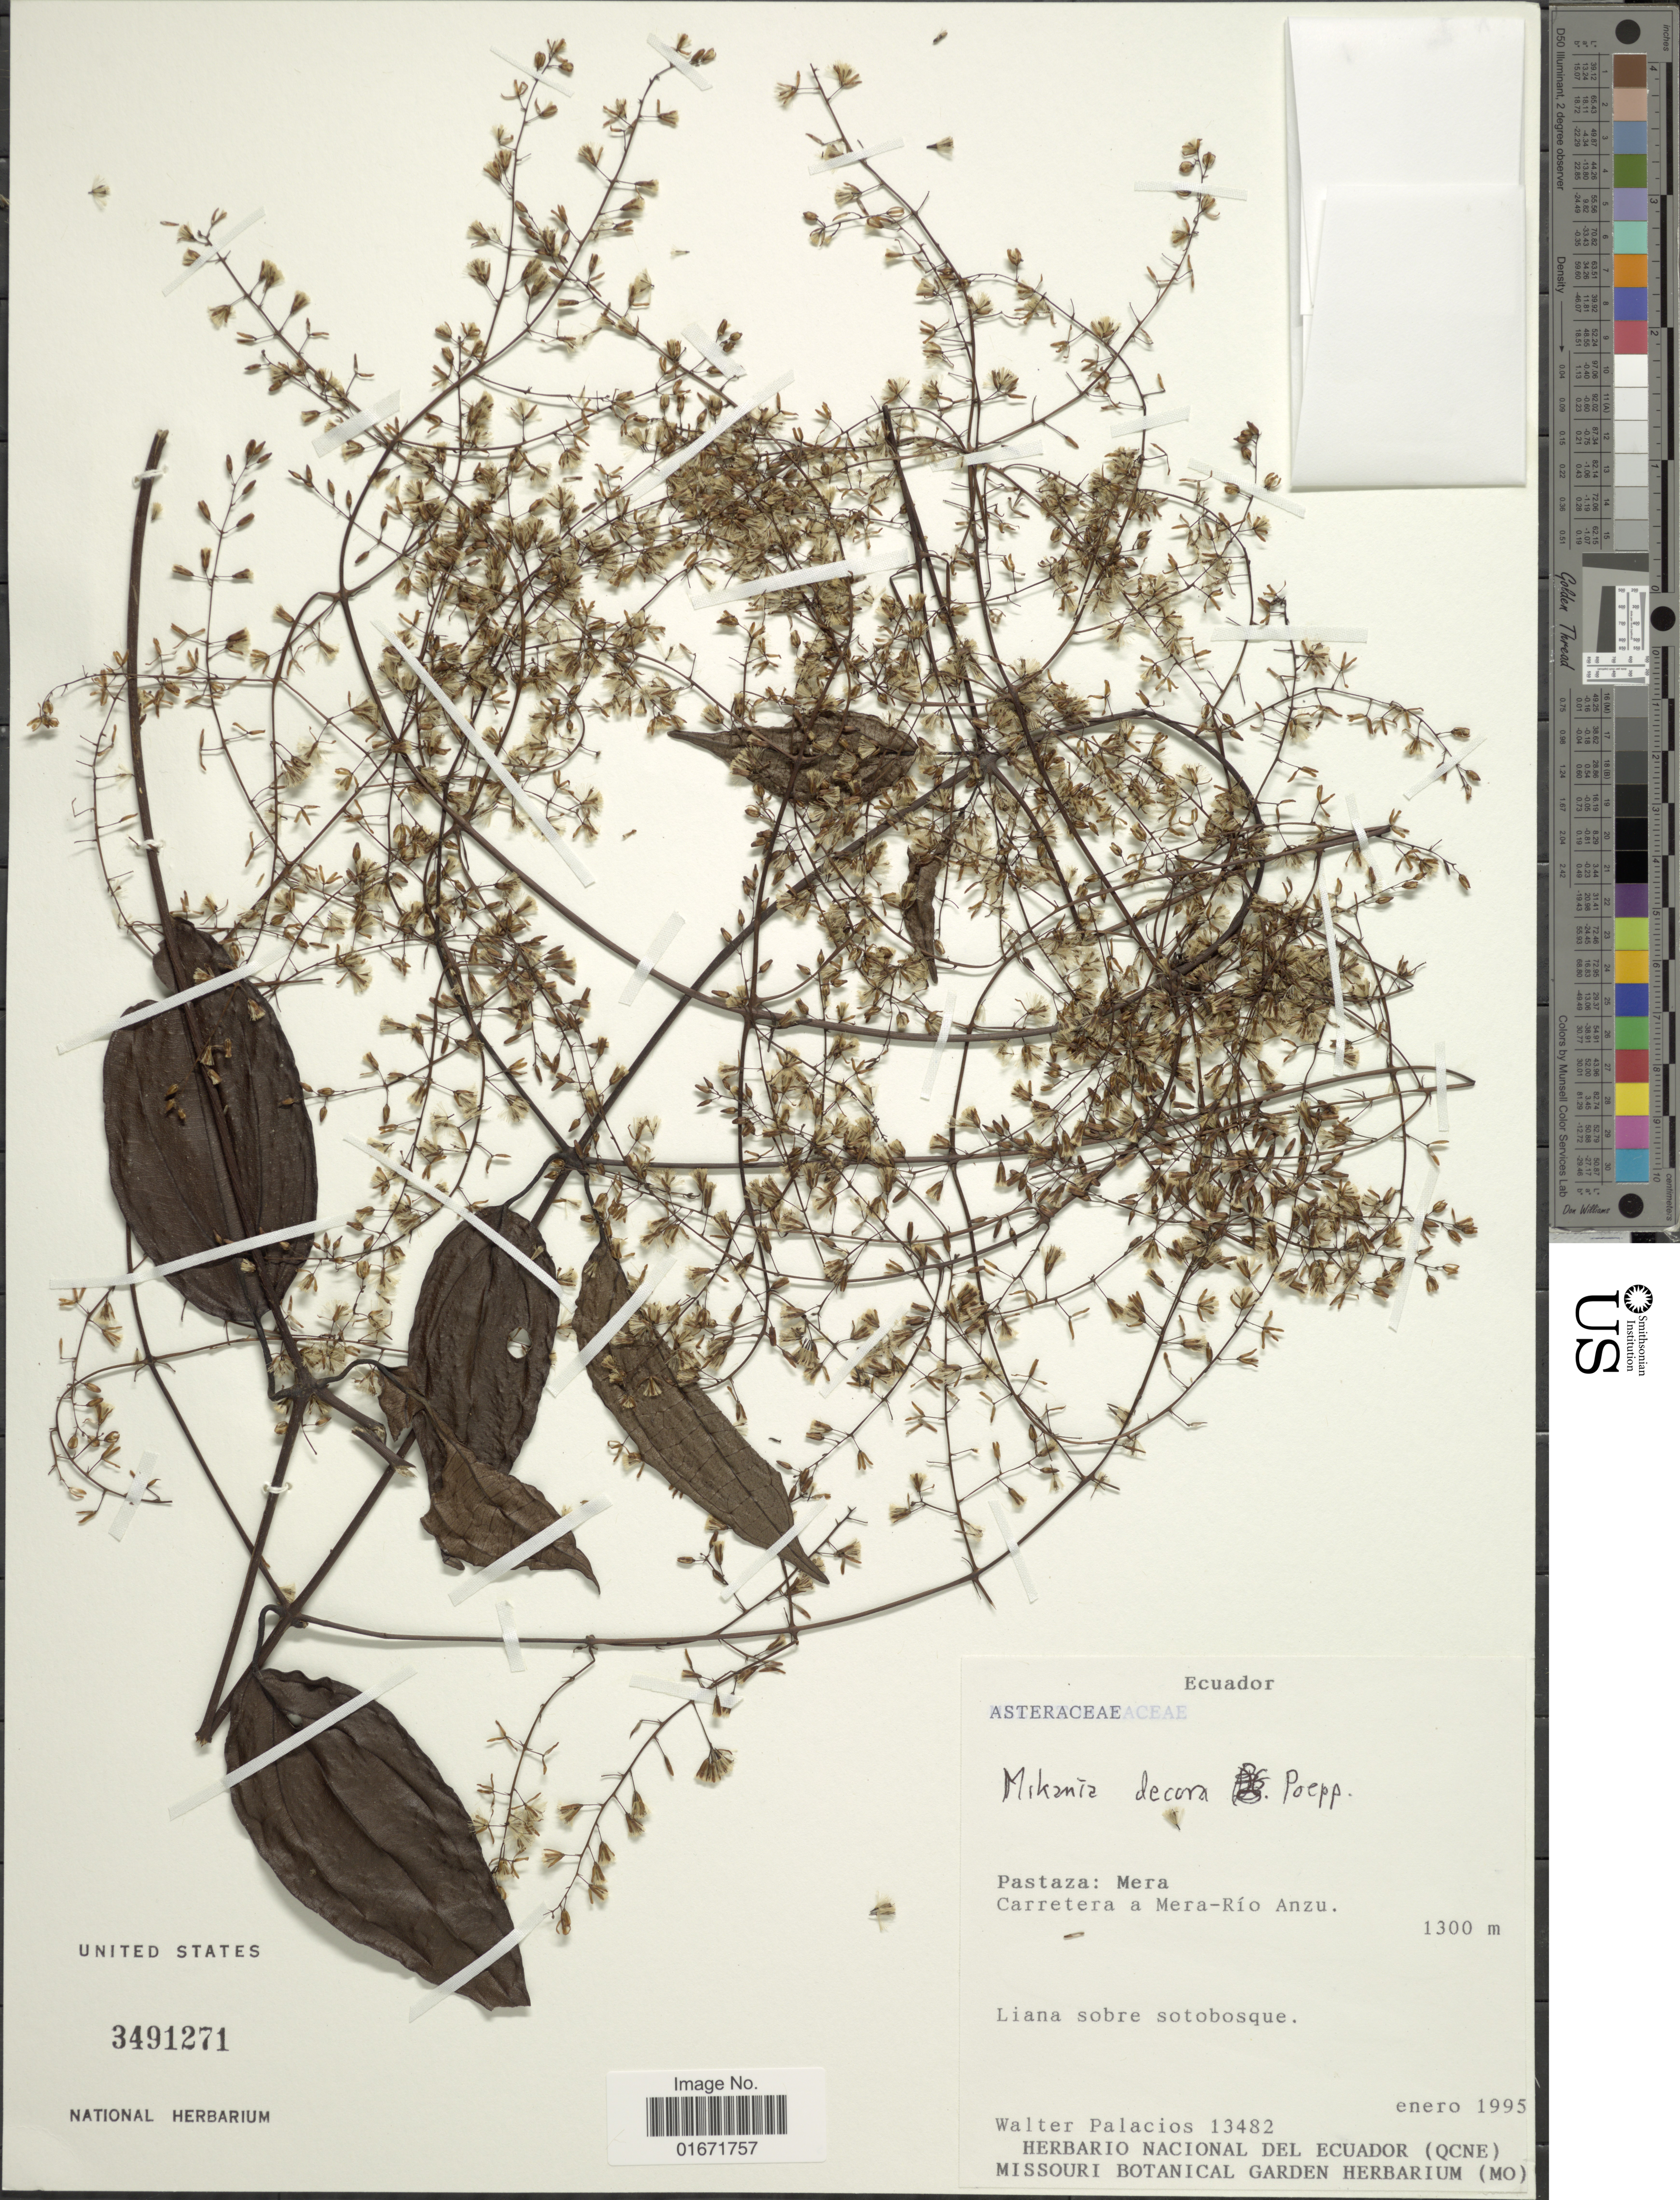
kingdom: Plantae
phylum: Tracheophyta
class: Magnoliopsida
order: Asterales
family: Asteraceae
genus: Mikania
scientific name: Mikania decora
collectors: W. Palacios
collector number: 13482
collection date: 1995-01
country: Ecuador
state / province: Pastaza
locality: Pastaza: Mera. Carretera a Mera-Río Anzu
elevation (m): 1300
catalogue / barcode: US 3491271